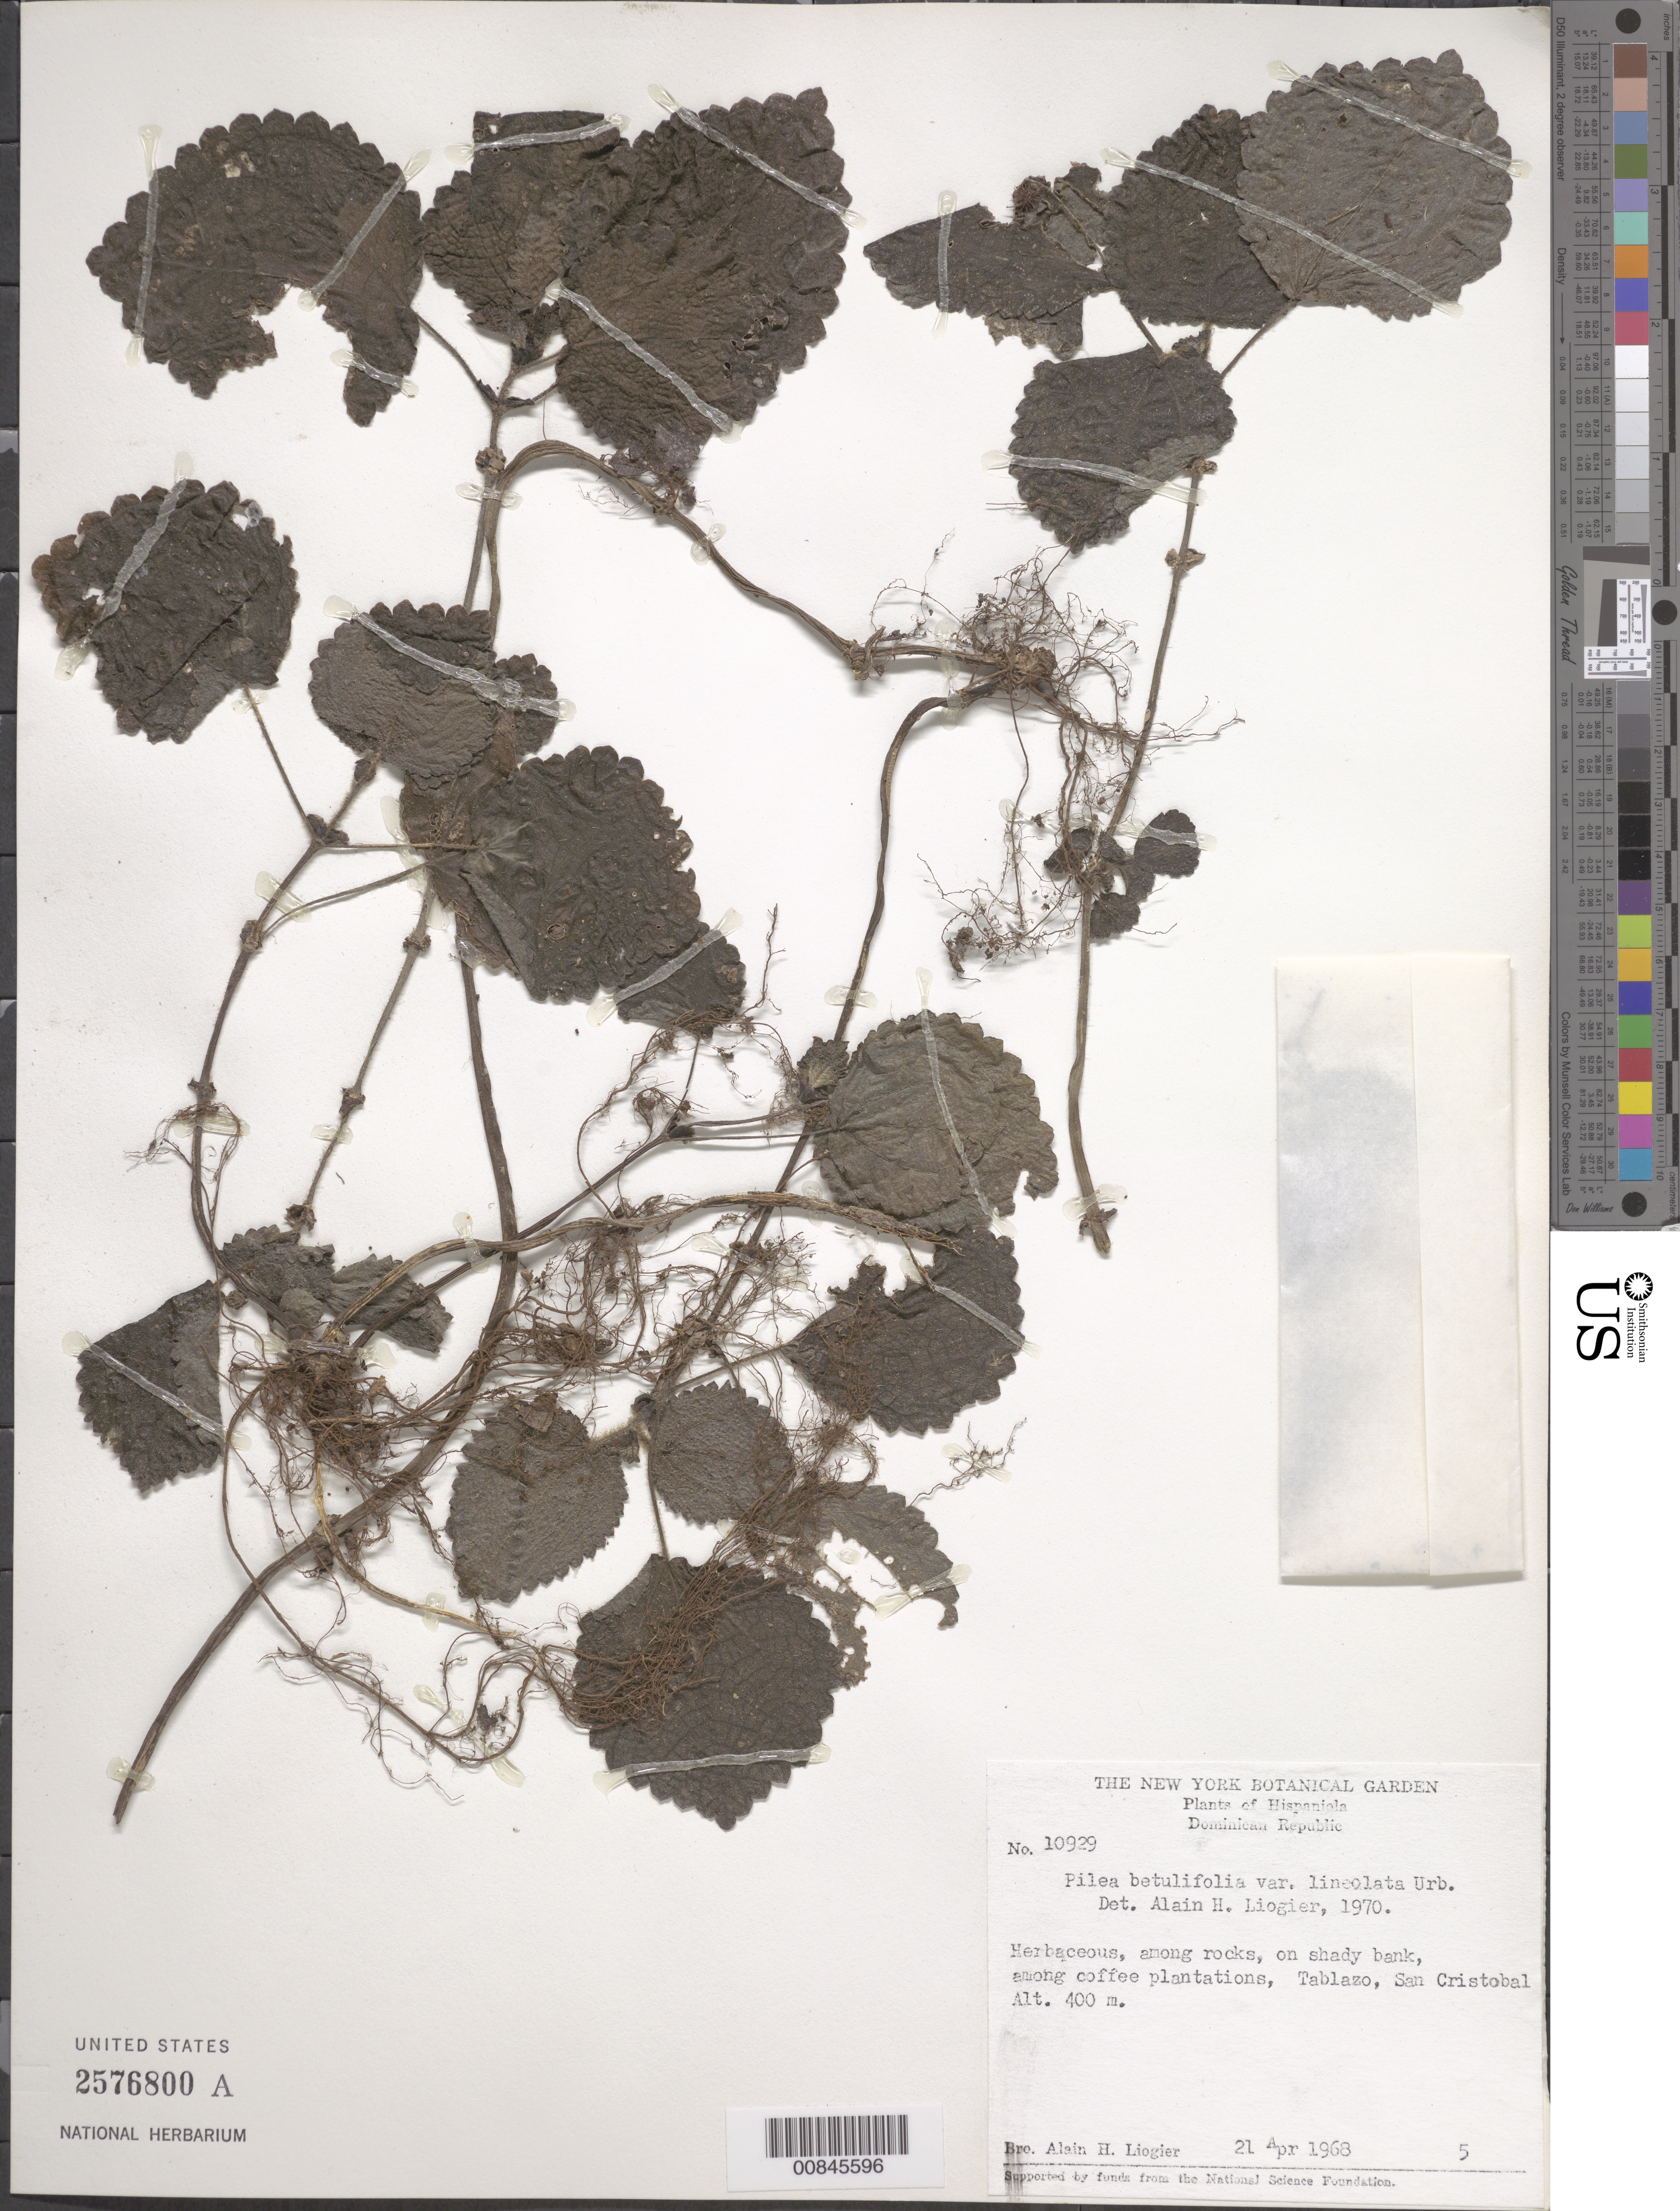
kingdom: Plantae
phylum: Tracheophyta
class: Magnoliopsida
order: Rosales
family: Urticaceae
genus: Pilea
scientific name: Pilea betulifolia var. lineolata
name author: Urb.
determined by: Liogier, Alain H.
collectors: A. H. Liogier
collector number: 10929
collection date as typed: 21 Apr 1968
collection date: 1968-04-21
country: Dominican Republic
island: Hispaniola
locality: Tablazo, San Cristóbal.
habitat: Among rocks, on shady bank, among coffee plantations.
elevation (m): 400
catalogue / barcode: US 2576800A